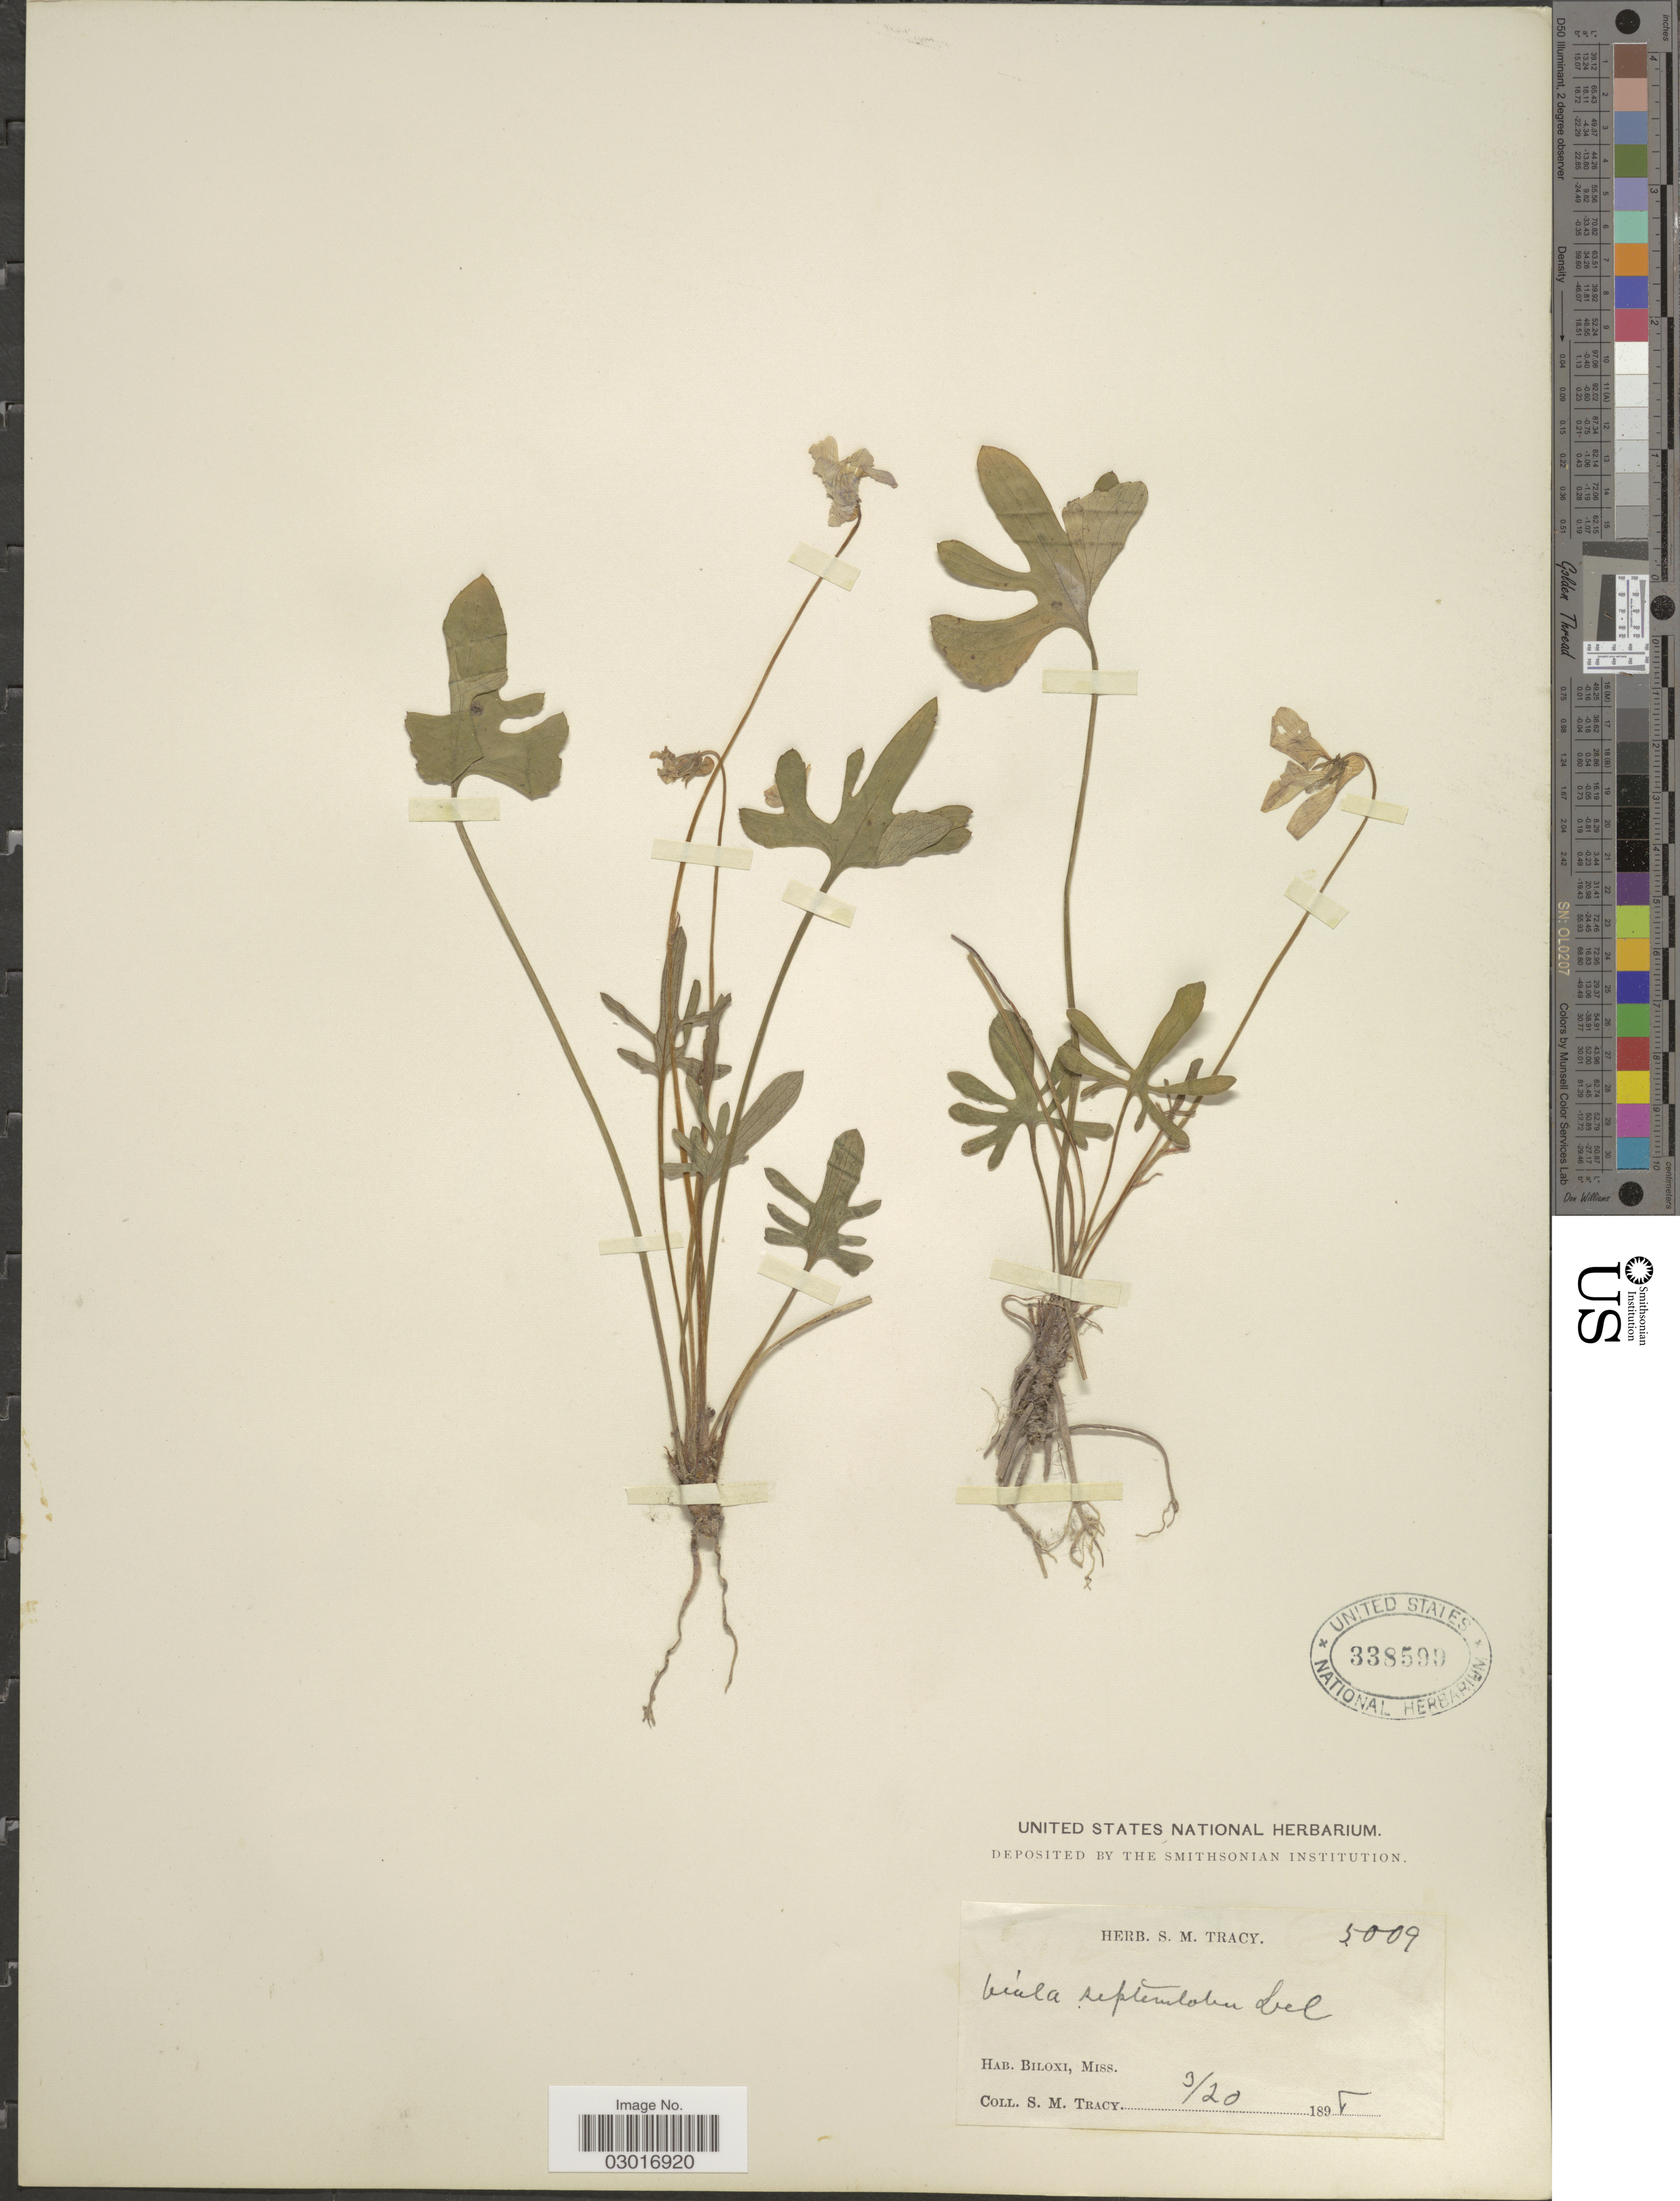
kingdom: Plantae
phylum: Tracheophyta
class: Magnoliopsida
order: Malpighiales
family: Violaceae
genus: Viola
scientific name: Viola septemloba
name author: LeConte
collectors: S. M. Tracy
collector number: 5009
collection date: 1898-03-20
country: United States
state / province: Mississippi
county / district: Harrison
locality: Biloxi.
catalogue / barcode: US 338599